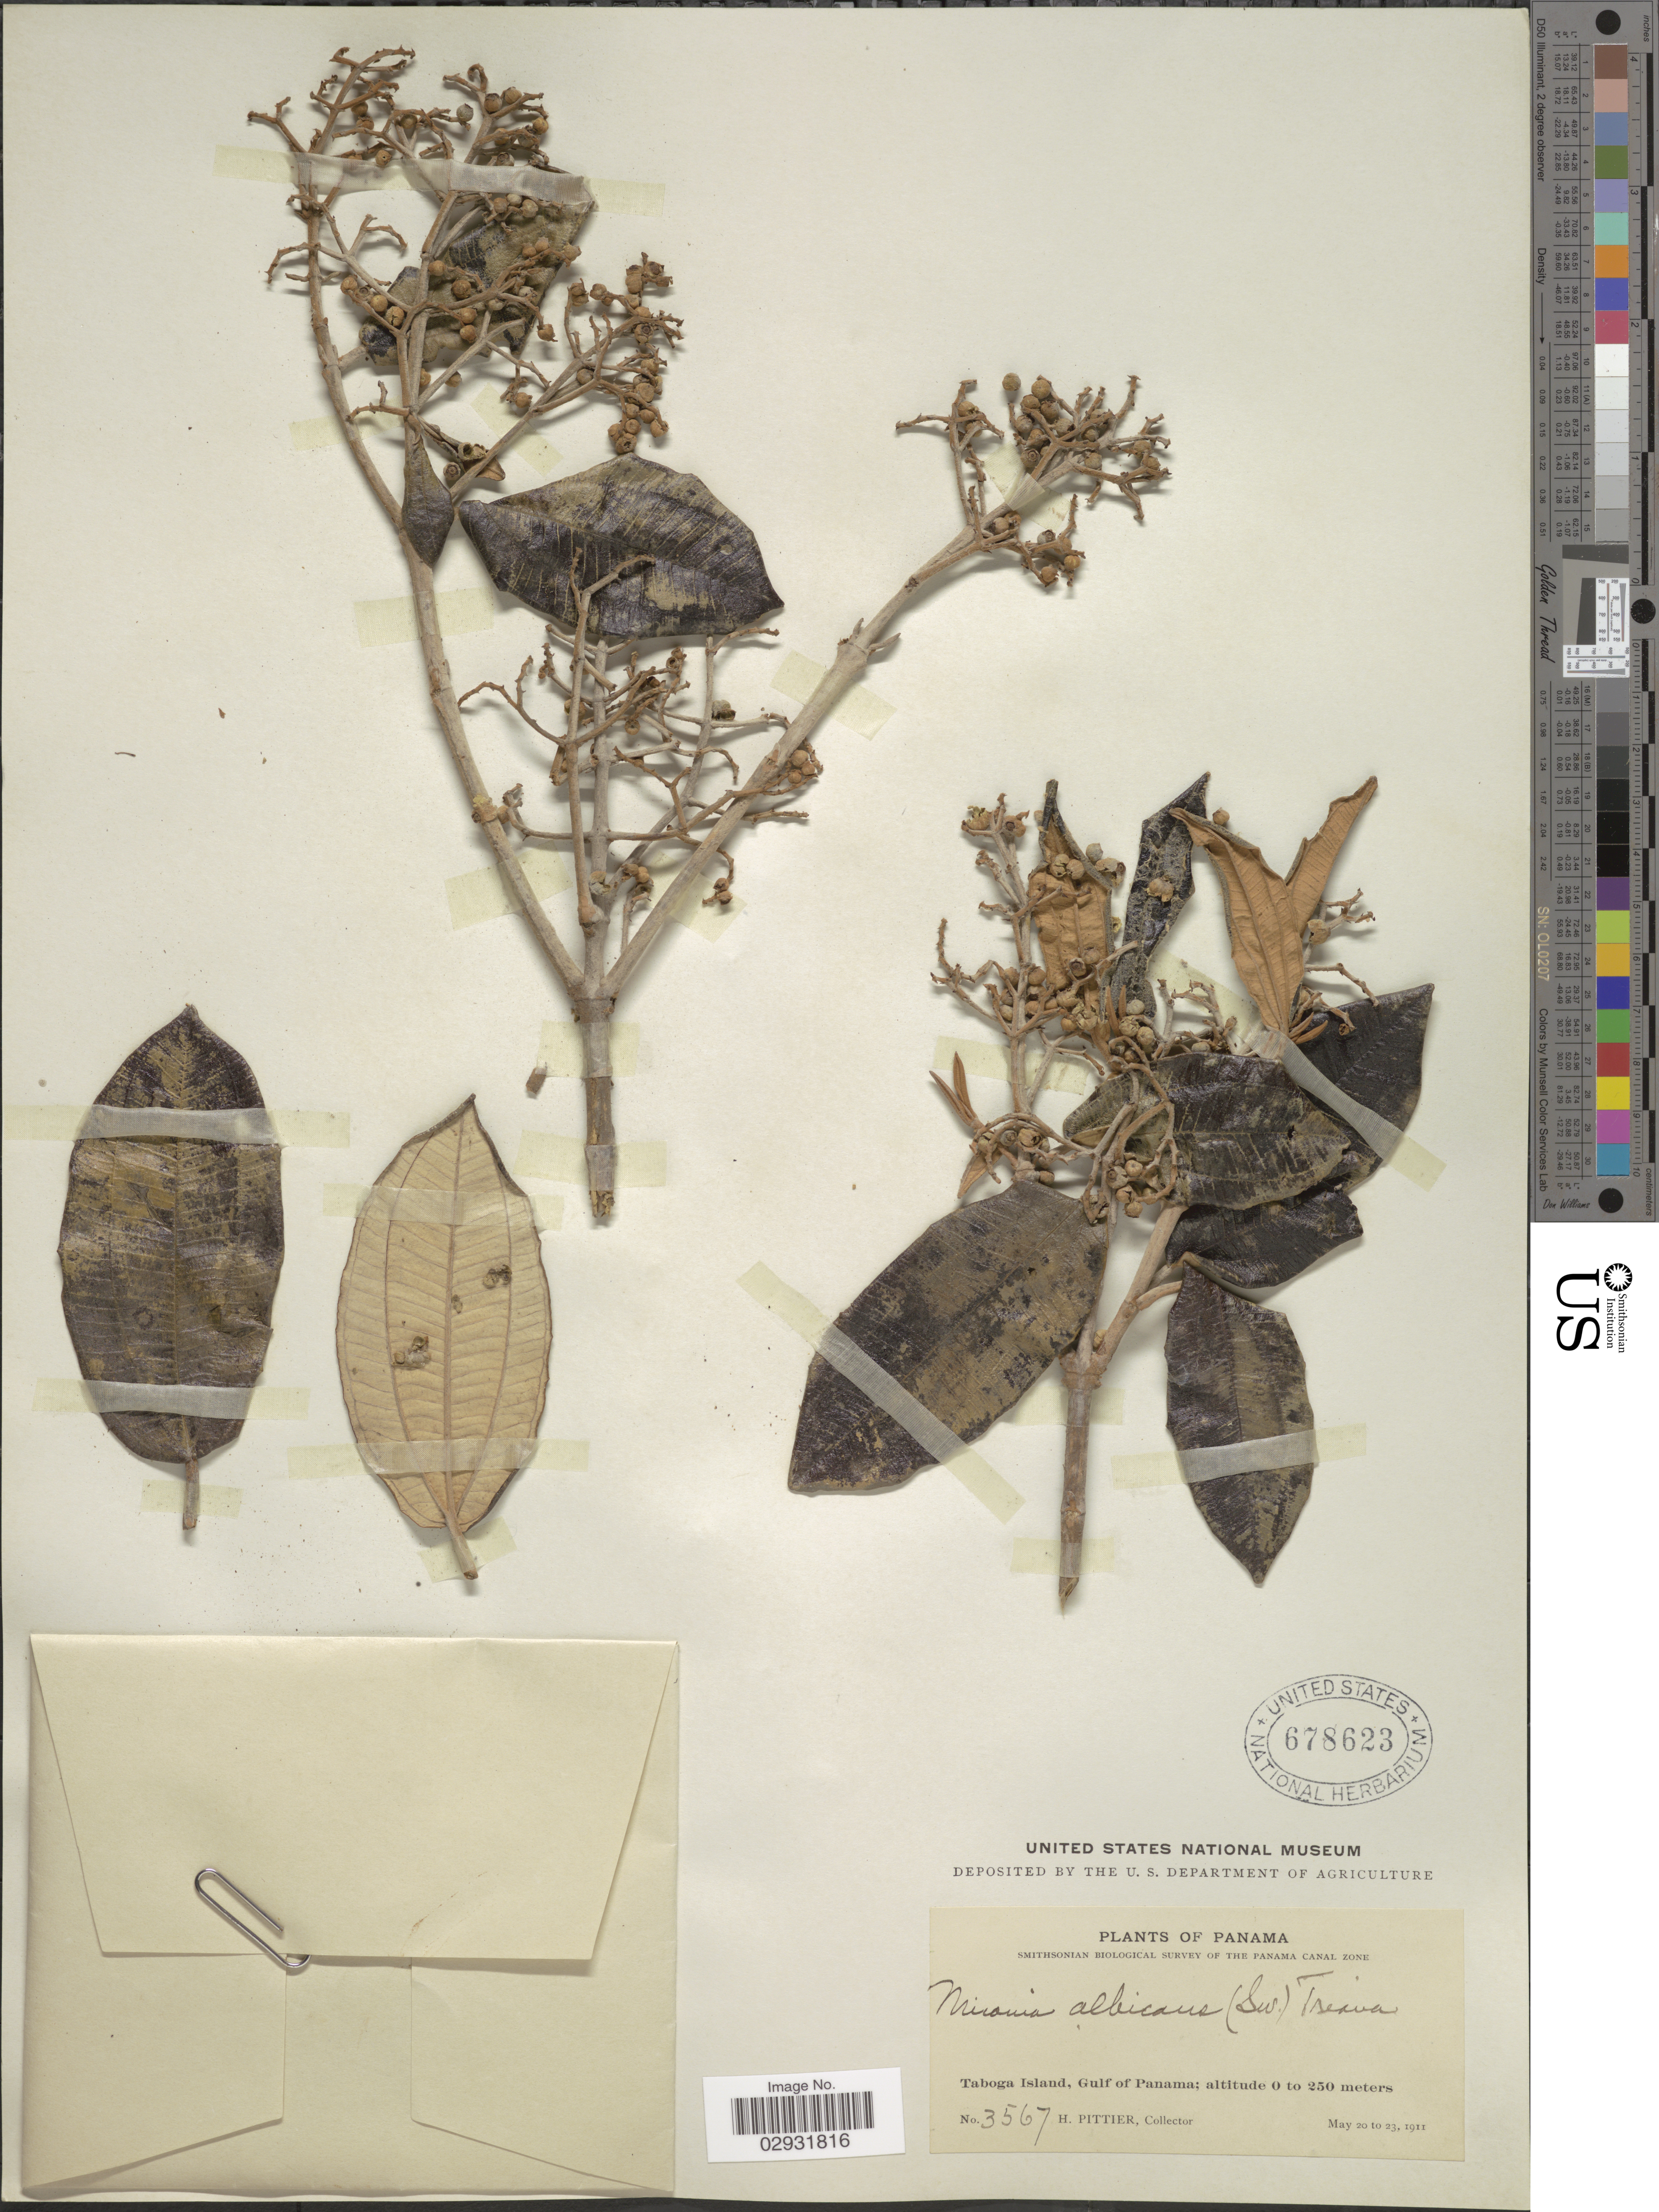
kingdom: Plantae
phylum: Tracheophyta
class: Magnoliopsida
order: Myrtales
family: Melastomataceae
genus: Miconia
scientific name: Miconia albicans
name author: (Sw.) Steud.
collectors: H. F. Pittier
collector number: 3567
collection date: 1911-05-20/1911-05-23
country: Panama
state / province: Panamá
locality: Taboga Island, Gulf of Panama.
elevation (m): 0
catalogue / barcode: US 678623